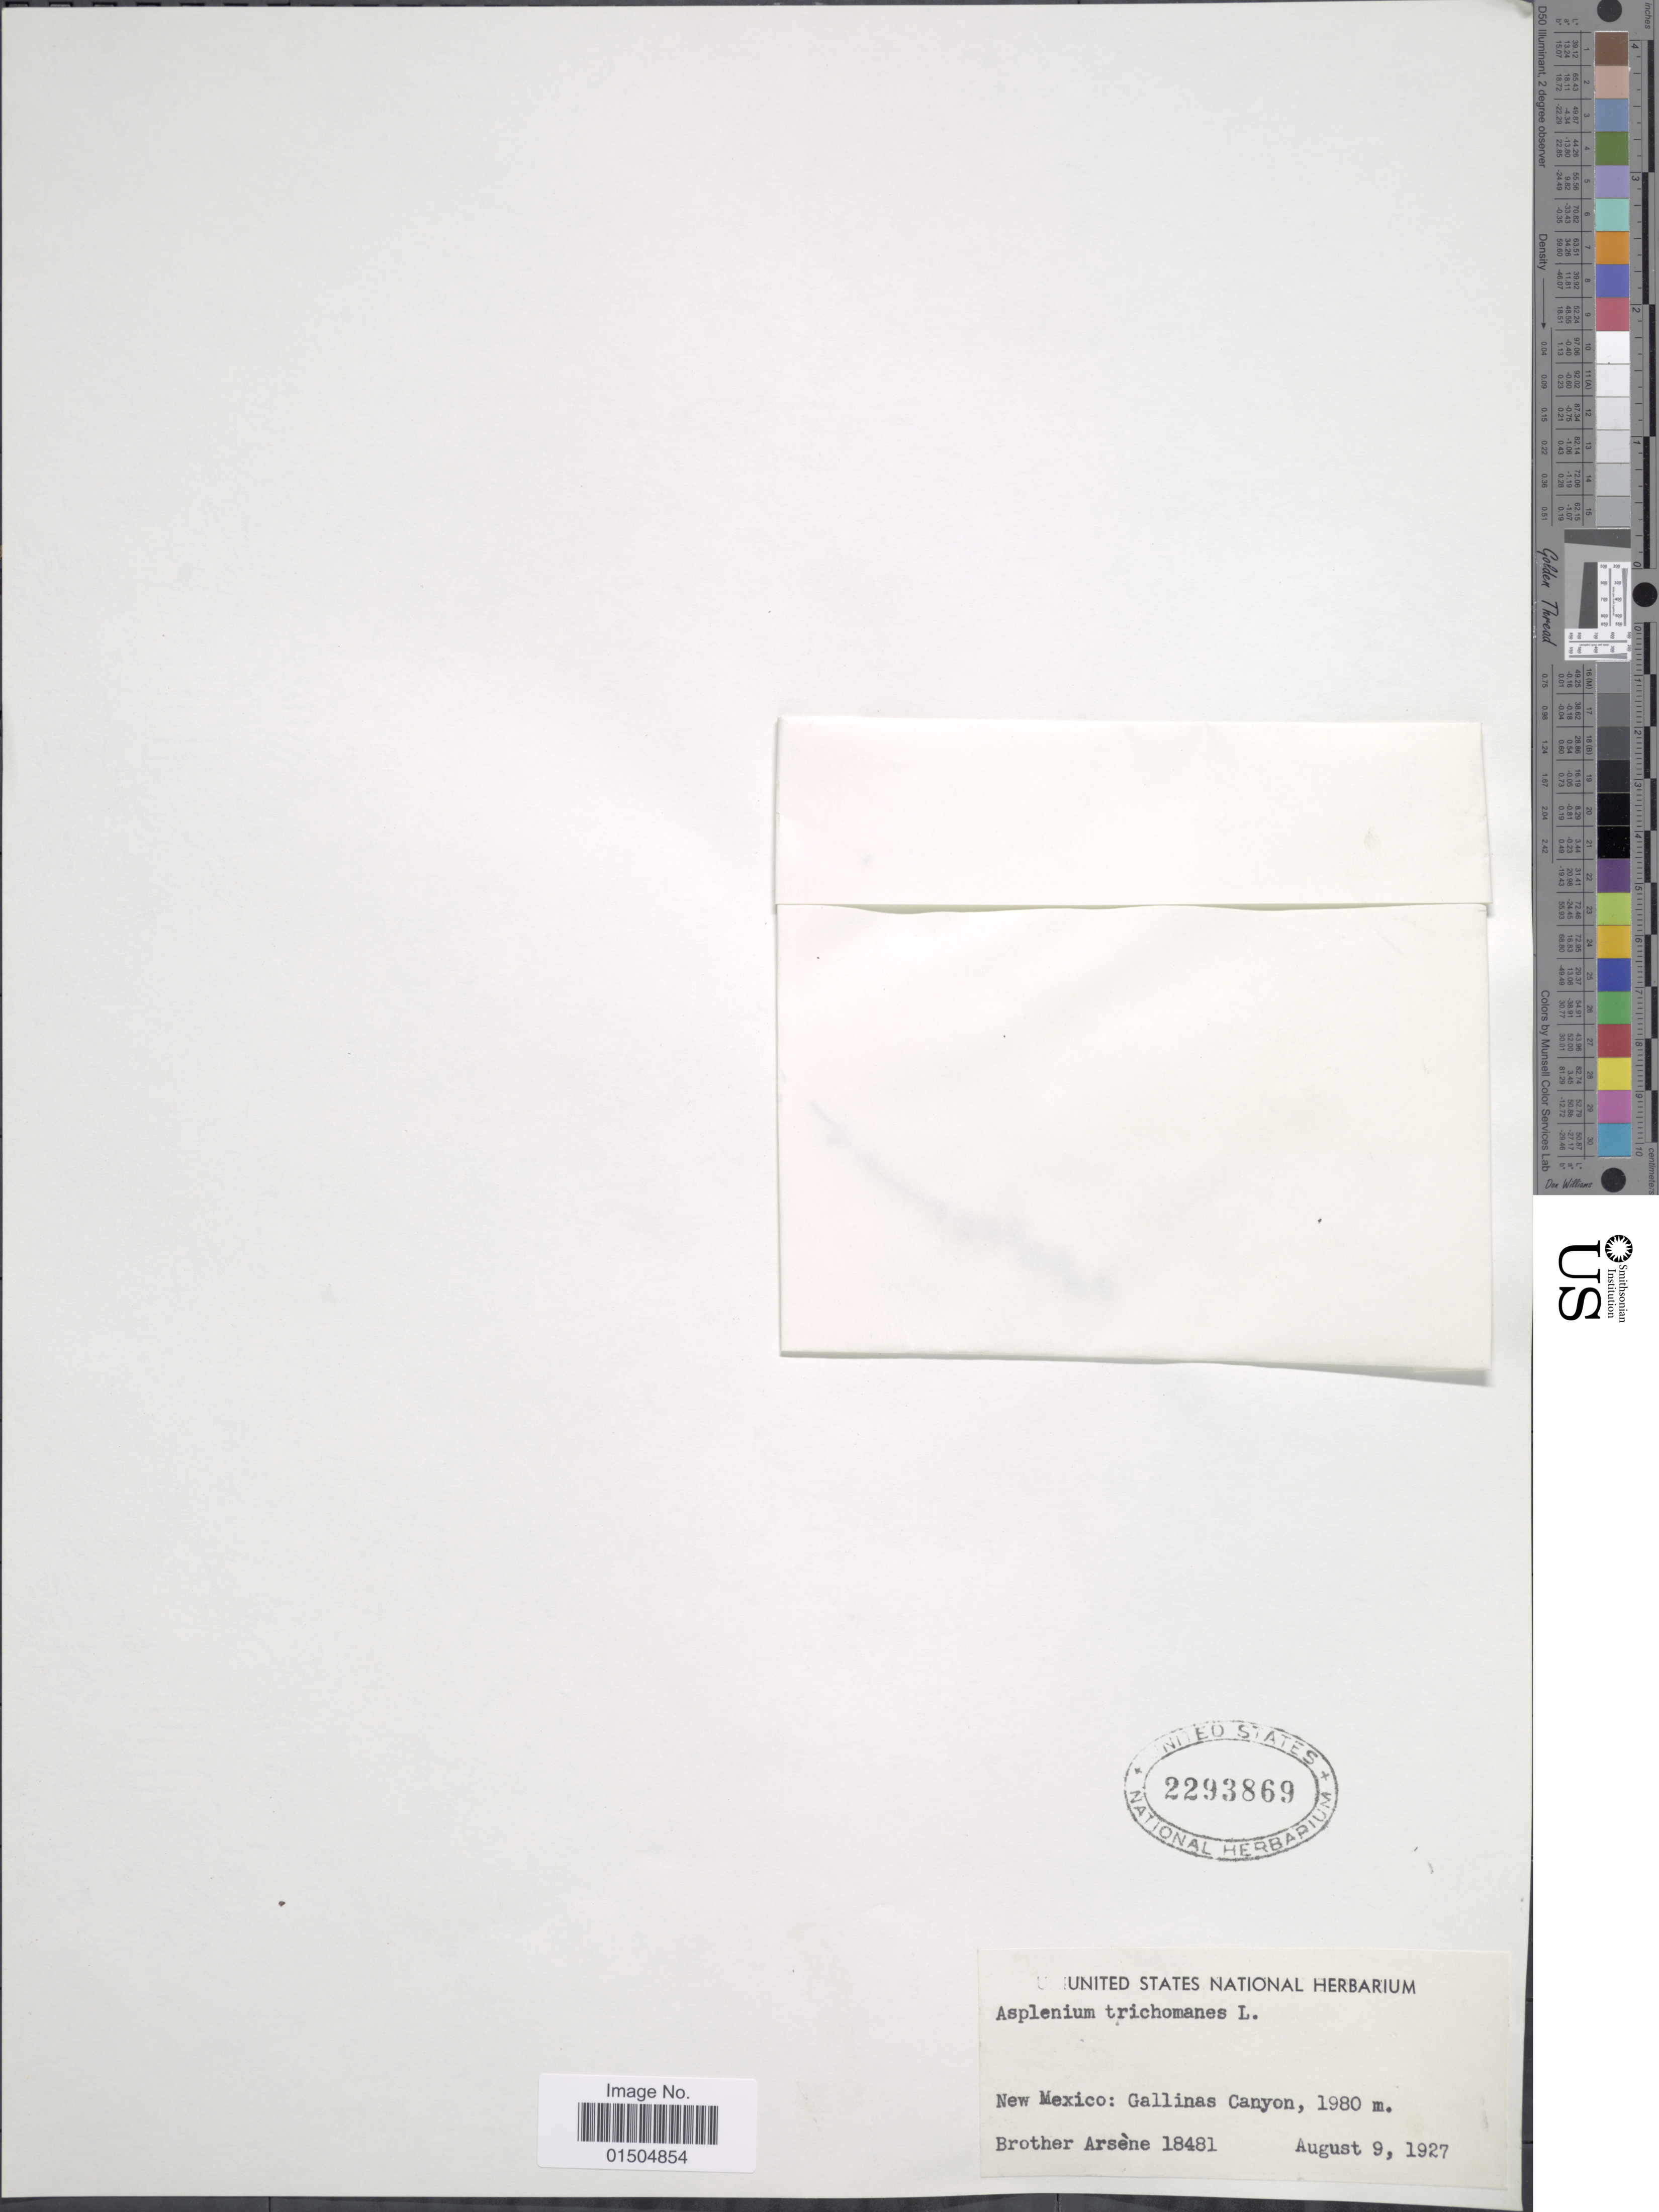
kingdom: Plantae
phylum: Tracheophyta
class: Polypodiopsida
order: Polypodiales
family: Aspleniaceae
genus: Asplenium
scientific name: Asplenium trichomanes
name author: L.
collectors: Bro. G. Arsène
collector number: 18481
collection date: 1927-08-09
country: United States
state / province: New Mexico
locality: Gallinas Canyon.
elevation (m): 1980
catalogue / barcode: US 2293869